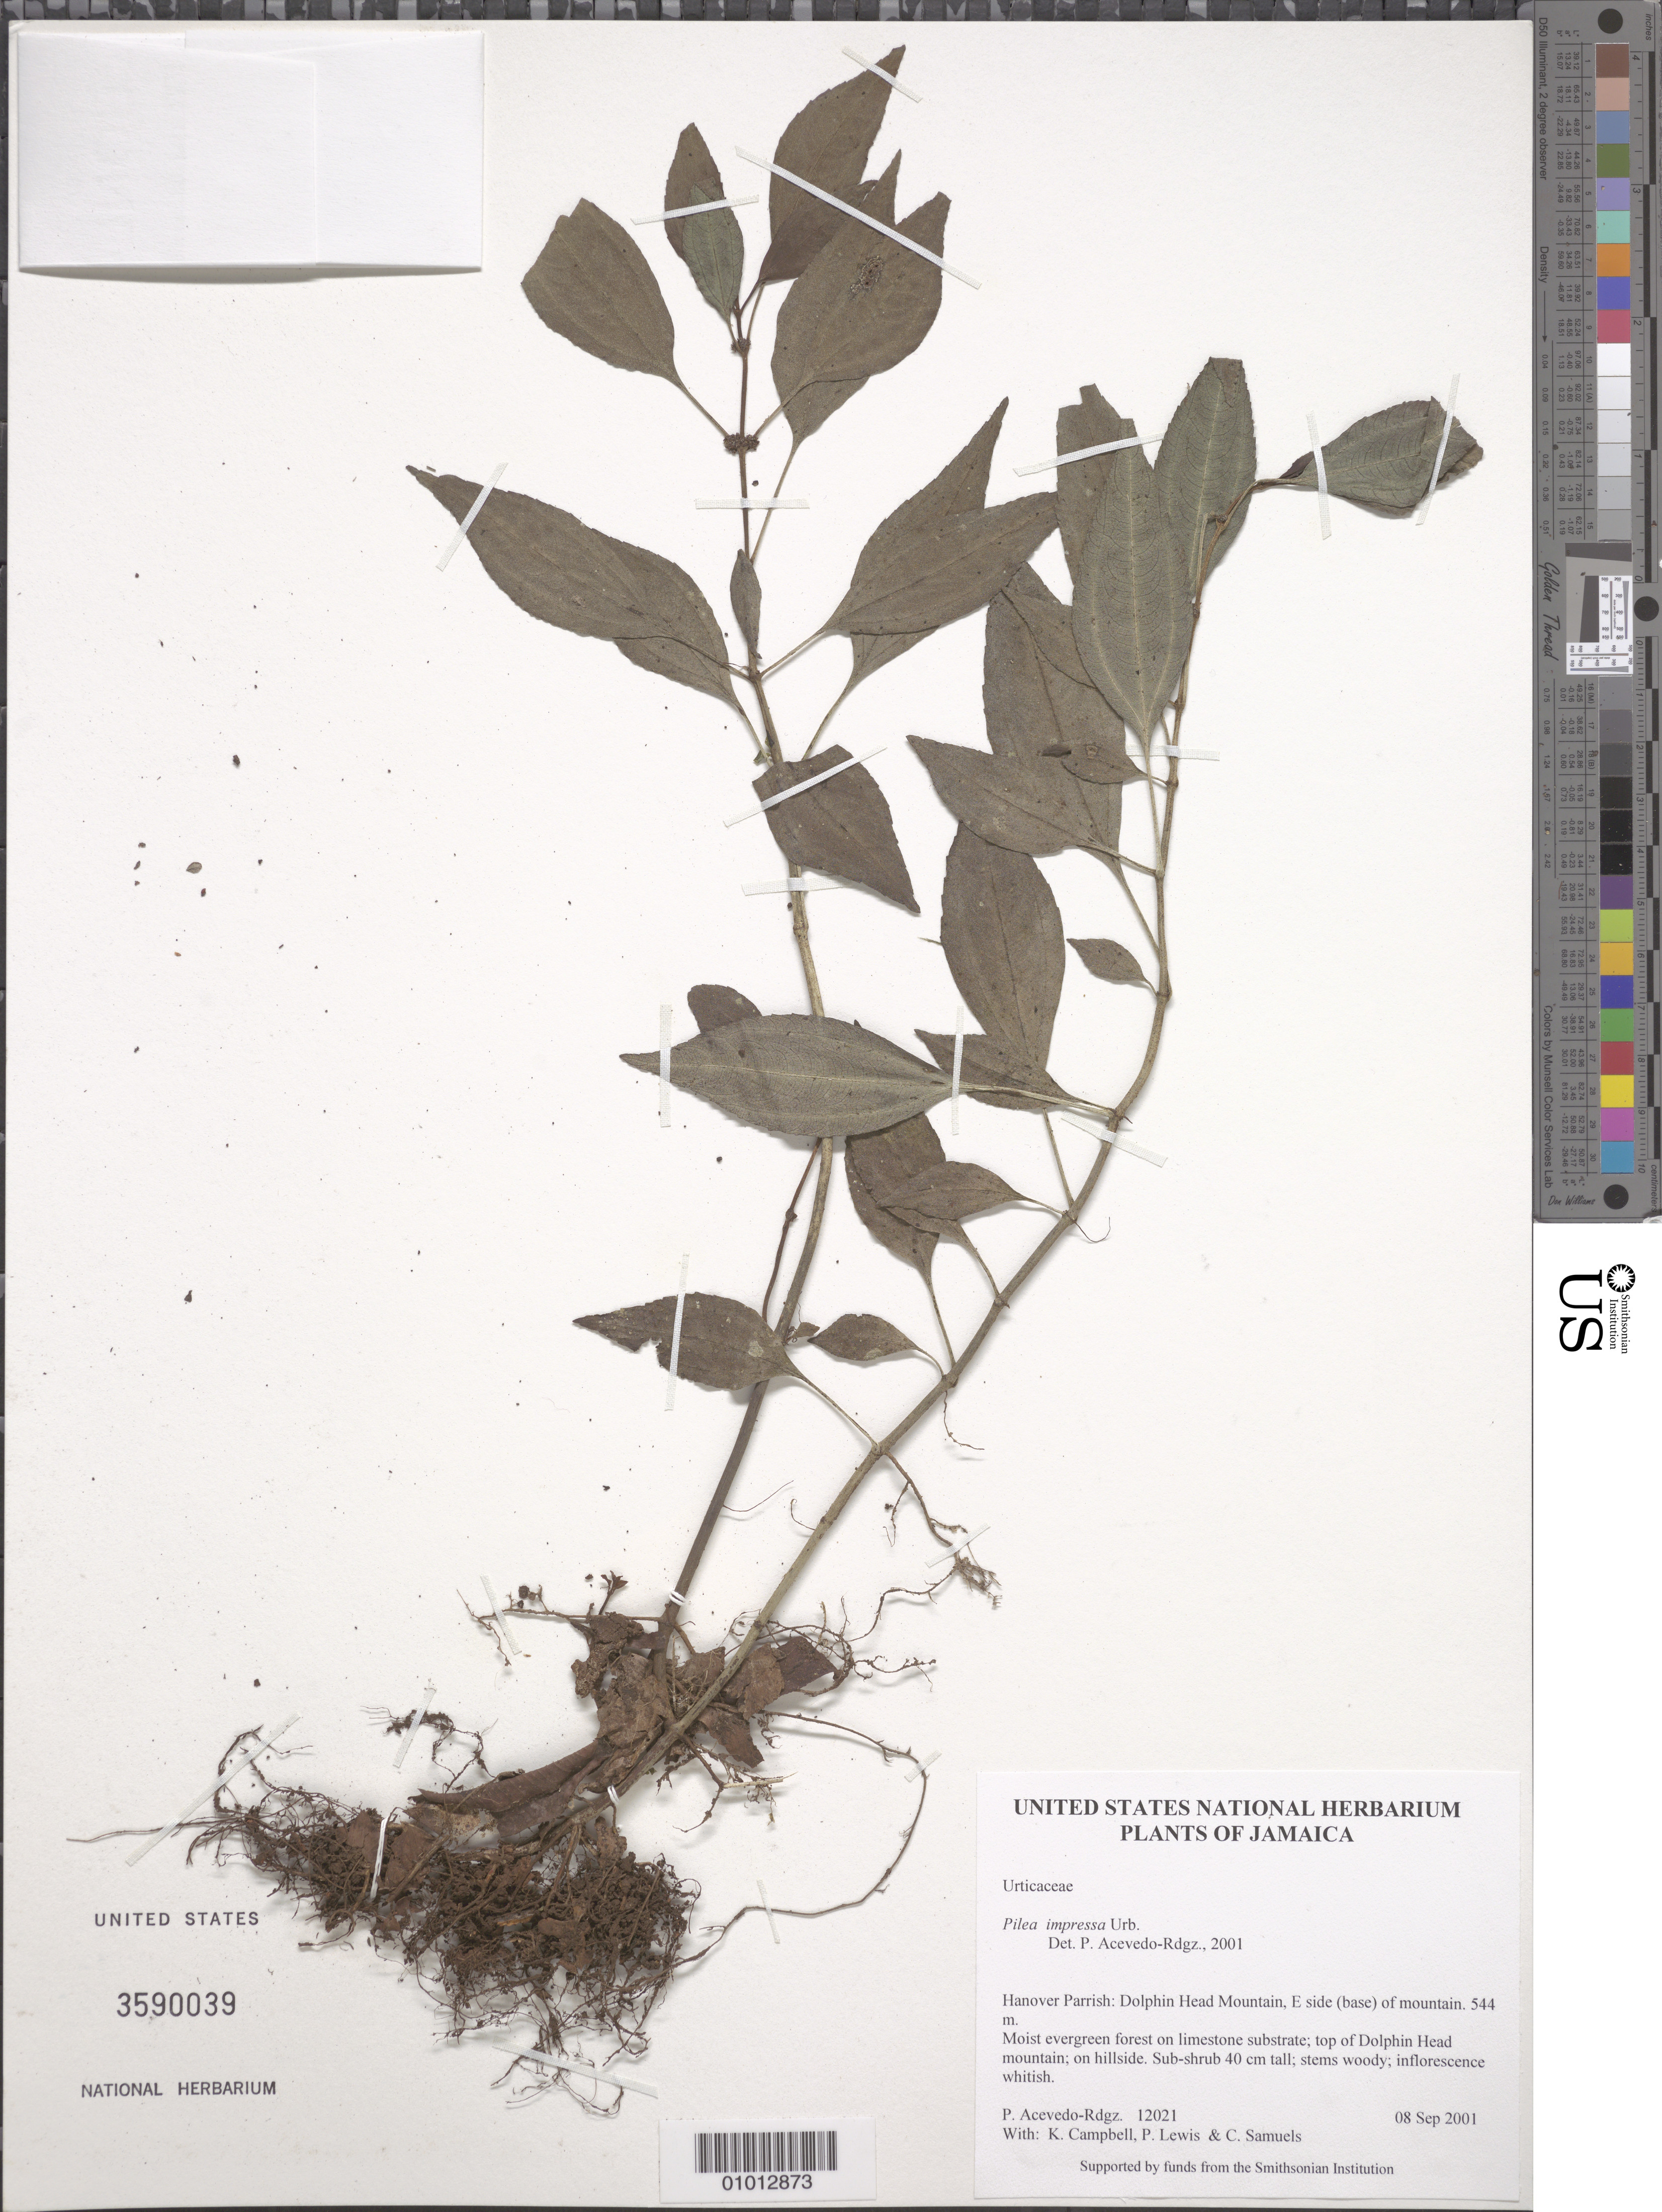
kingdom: Plantae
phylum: Tracheophyta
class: Magnoliopsida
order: Rosales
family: Urticaceae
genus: Pilea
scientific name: Pilea impressa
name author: Urb.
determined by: Acevedo-Rodríguez, P., (BOT), Smithsonian Institution - National Museum of Natural History (UNITED STATES)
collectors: P. Acevedo-Rodr., K. Campbell, P. Lewis & C. Samuels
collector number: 12021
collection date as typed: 08 Sep 2001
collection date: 2001-09-08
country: Jamaica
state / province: Hanover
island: Jamaica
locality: Hanover Parrish: Dolphin Head Mountain, E side (base) of mountain.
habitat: Moist evergreen forest on limestone substrate; top of Dolphin Head mountain; on hillside.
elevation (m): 544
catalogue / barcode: US 3590039